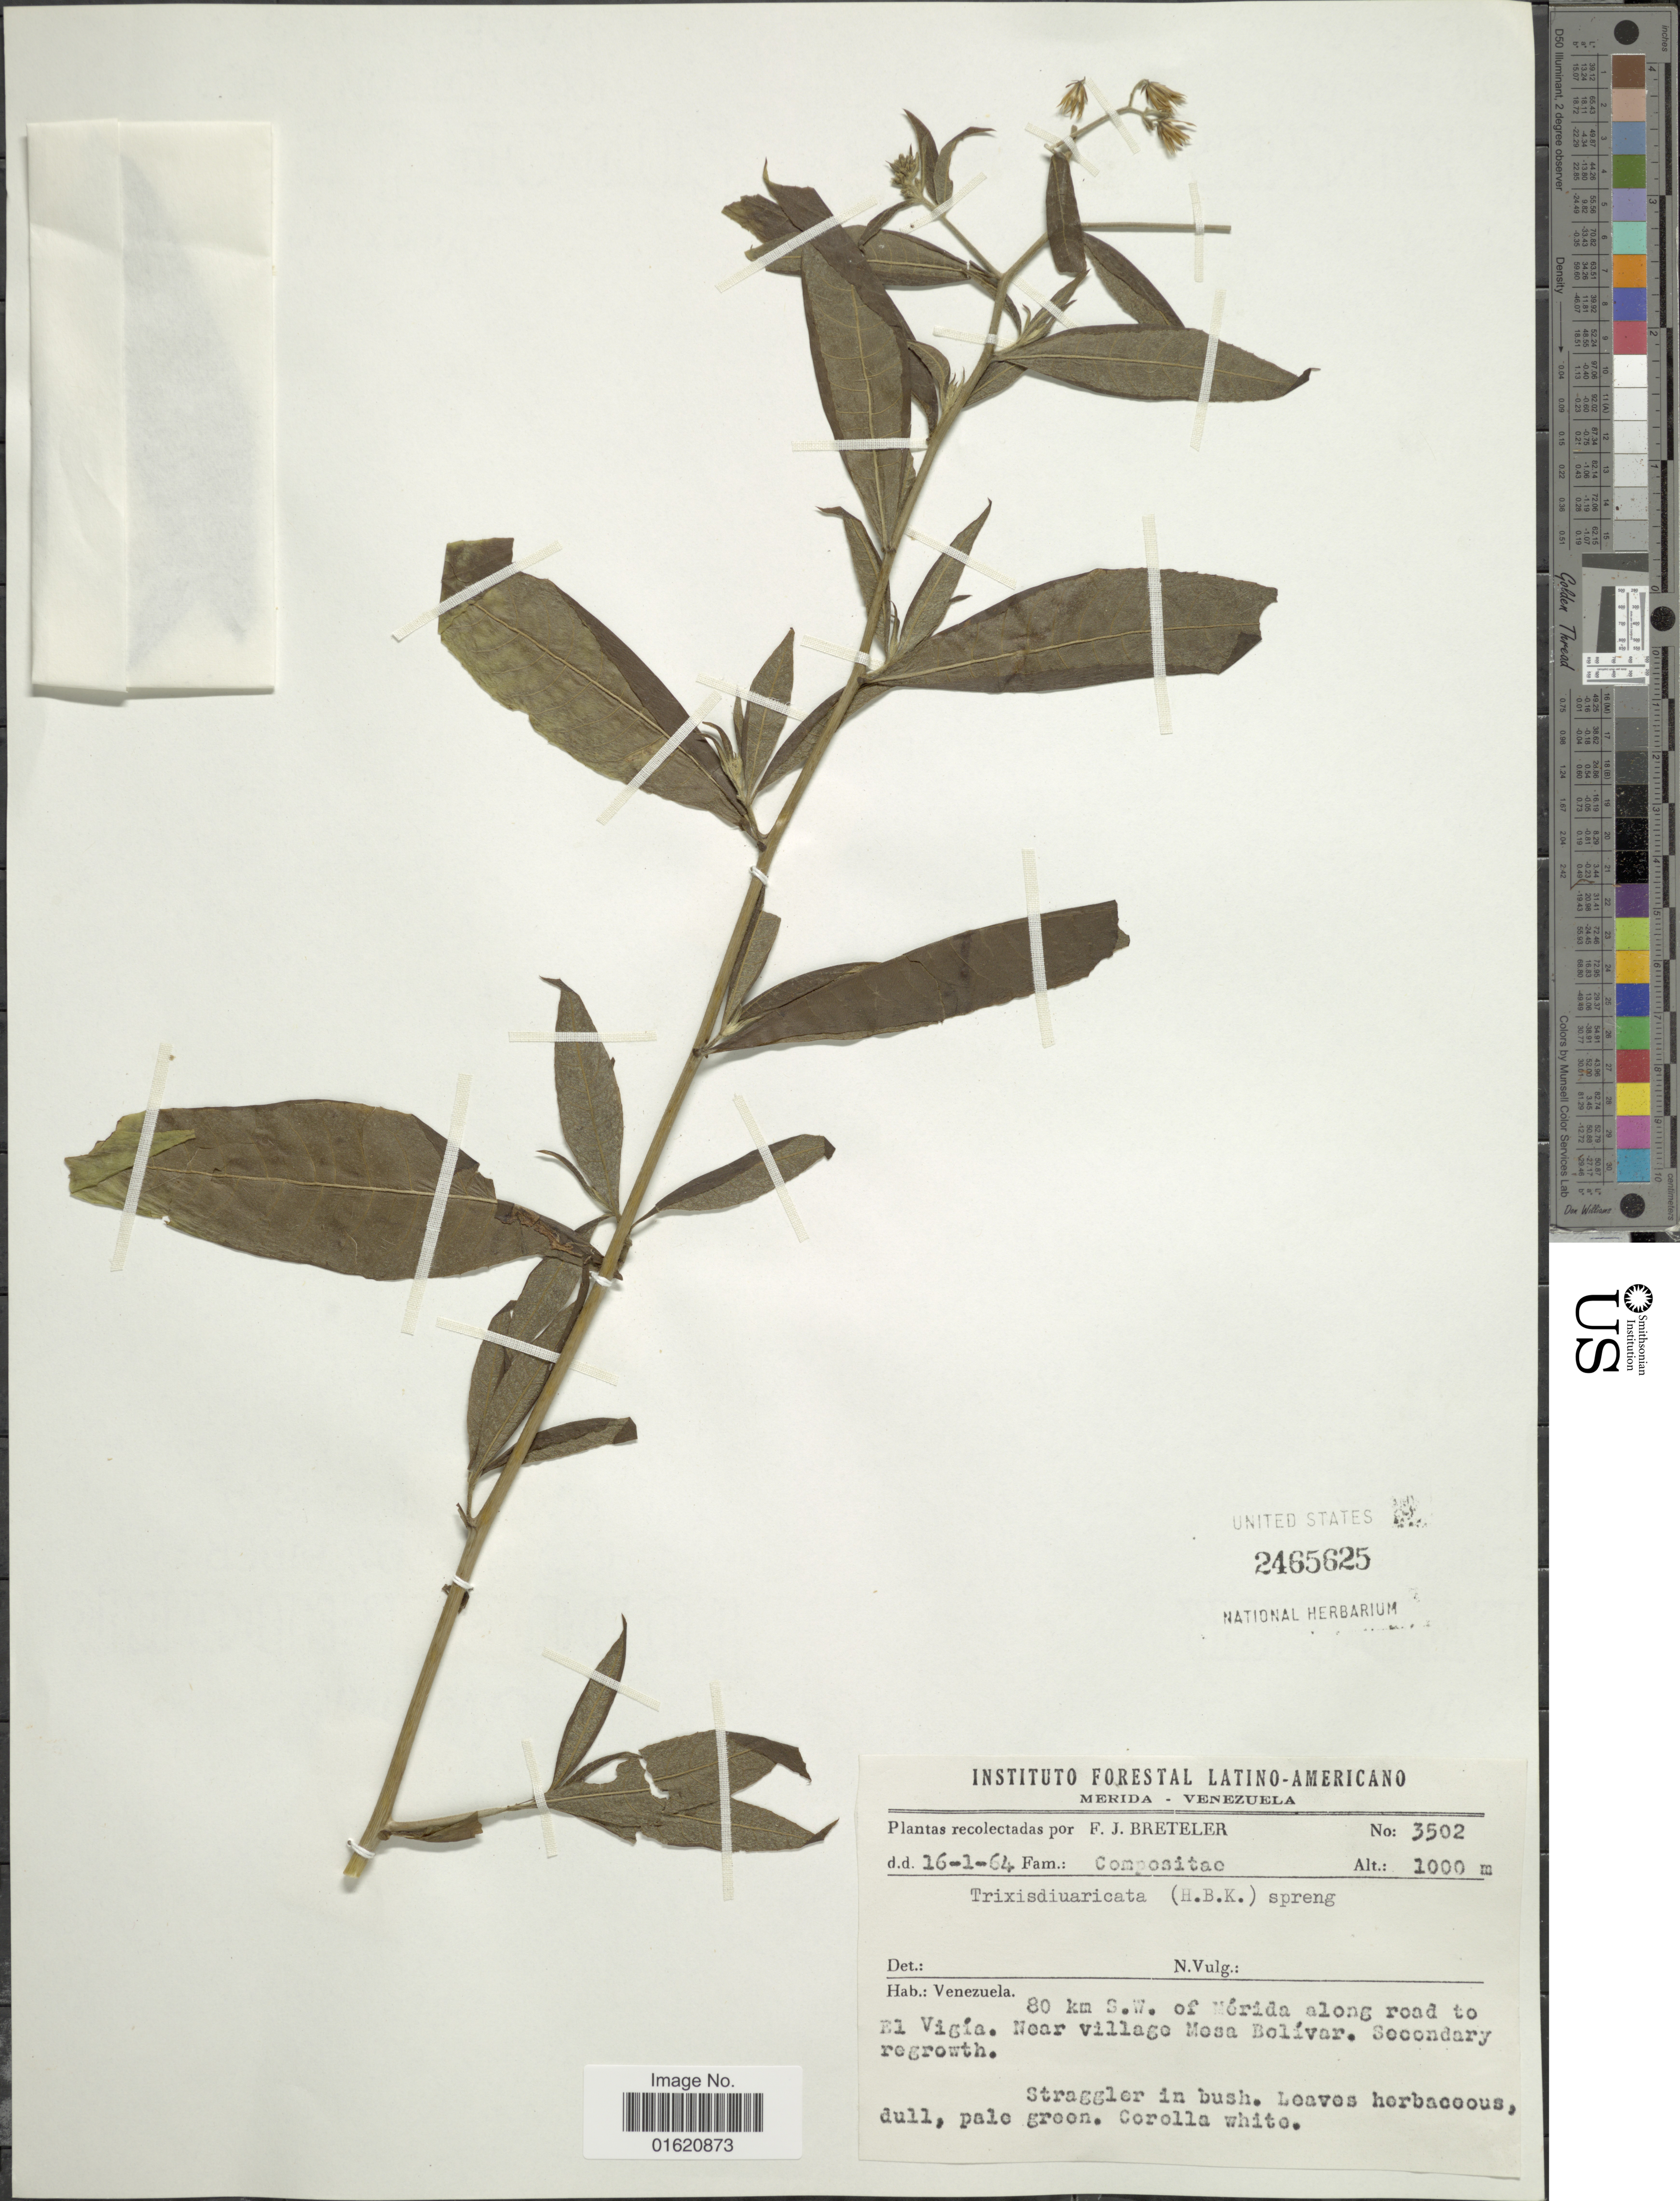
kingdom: Plantae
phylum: Tracheophyta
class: Magnoliopsida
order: Asterales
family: Asteraceae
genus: Trixis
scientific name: Trixis antimenorrhoea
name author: (Schrank) Mart. ex Kuntze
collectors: F. J. Breteler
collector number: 3502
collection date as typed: Transcribed d/m/y: 16/1/64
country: Venezuela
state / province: Mérida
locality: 80 km S.W. of Mérida along road to El Vigía, near village Mesa Bolívar, secondary regrowth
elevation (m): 1000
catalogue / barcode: US 2465625